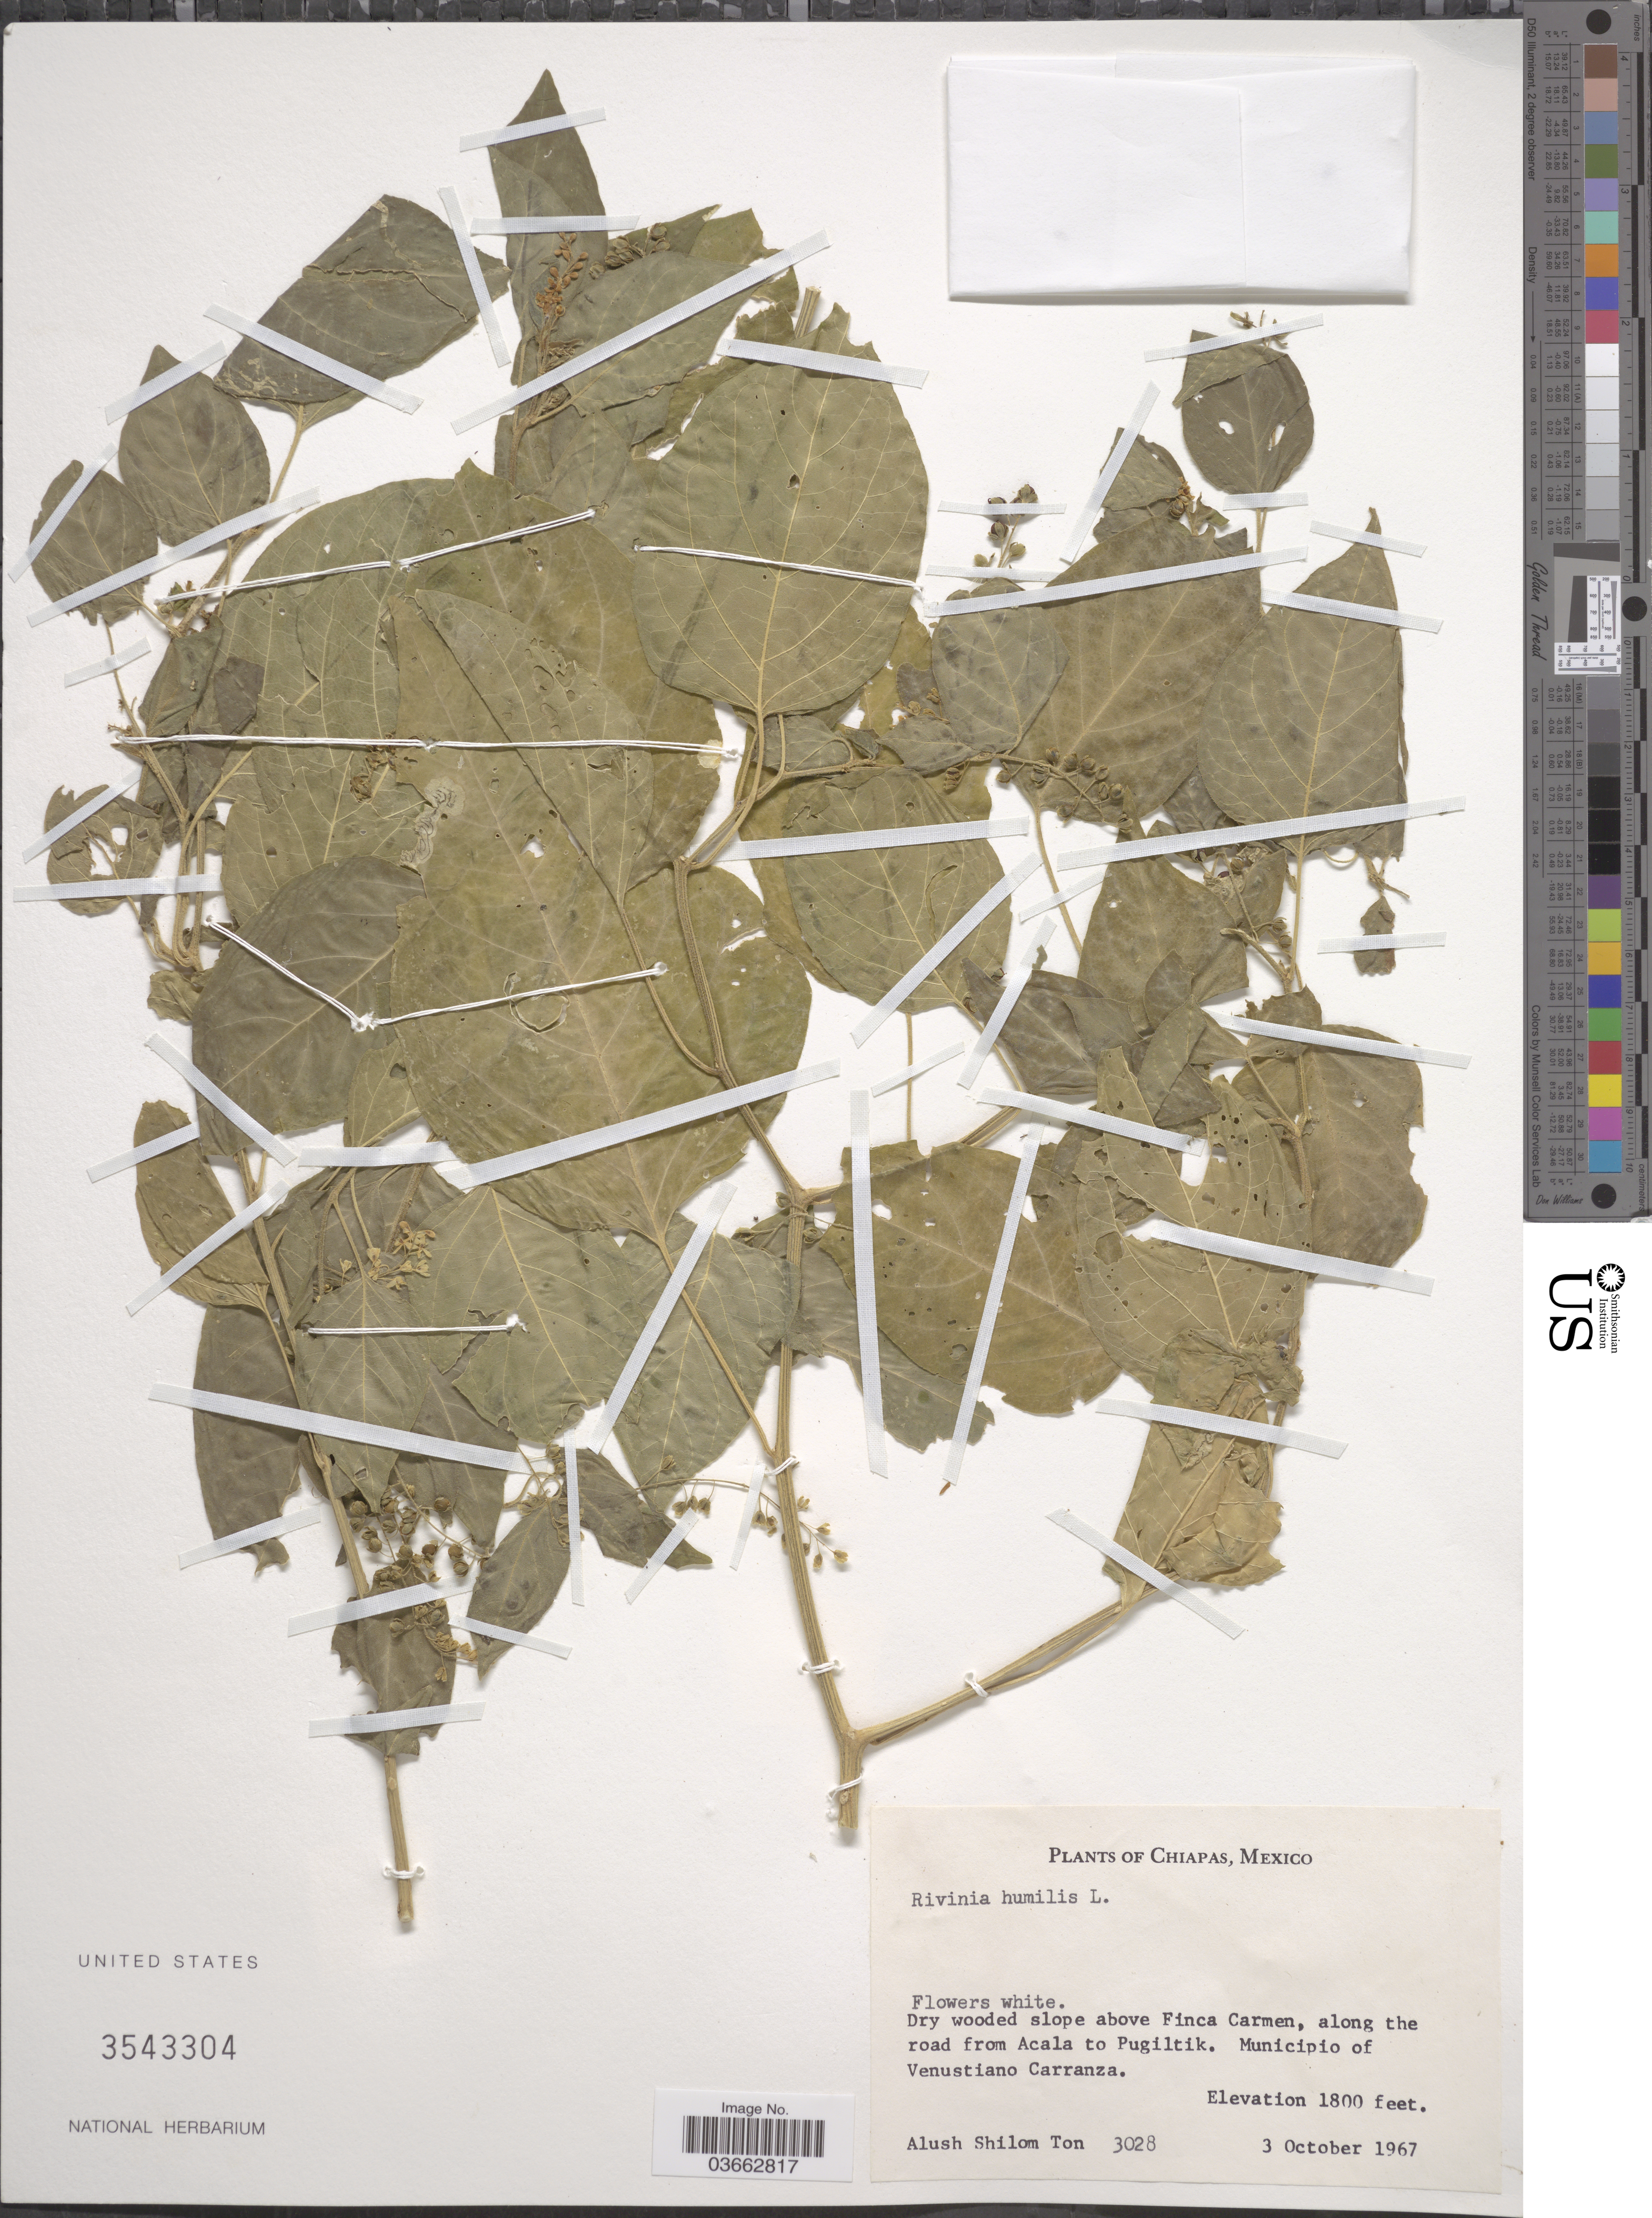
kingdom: Plantae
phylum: Tracheophyta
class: Magnoliopsida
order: Caryophyllales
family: Phytolaccaceae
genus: Rivina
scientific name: Rivina humilis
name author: L.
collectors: A. S. Ton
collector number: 3028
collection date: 1967-10-03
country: Mexico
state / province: Chiapas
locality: Along the road from Acala to Pugiltik. Municipio of Venustiano Carranza.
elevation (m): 549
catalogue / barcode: US 3543304